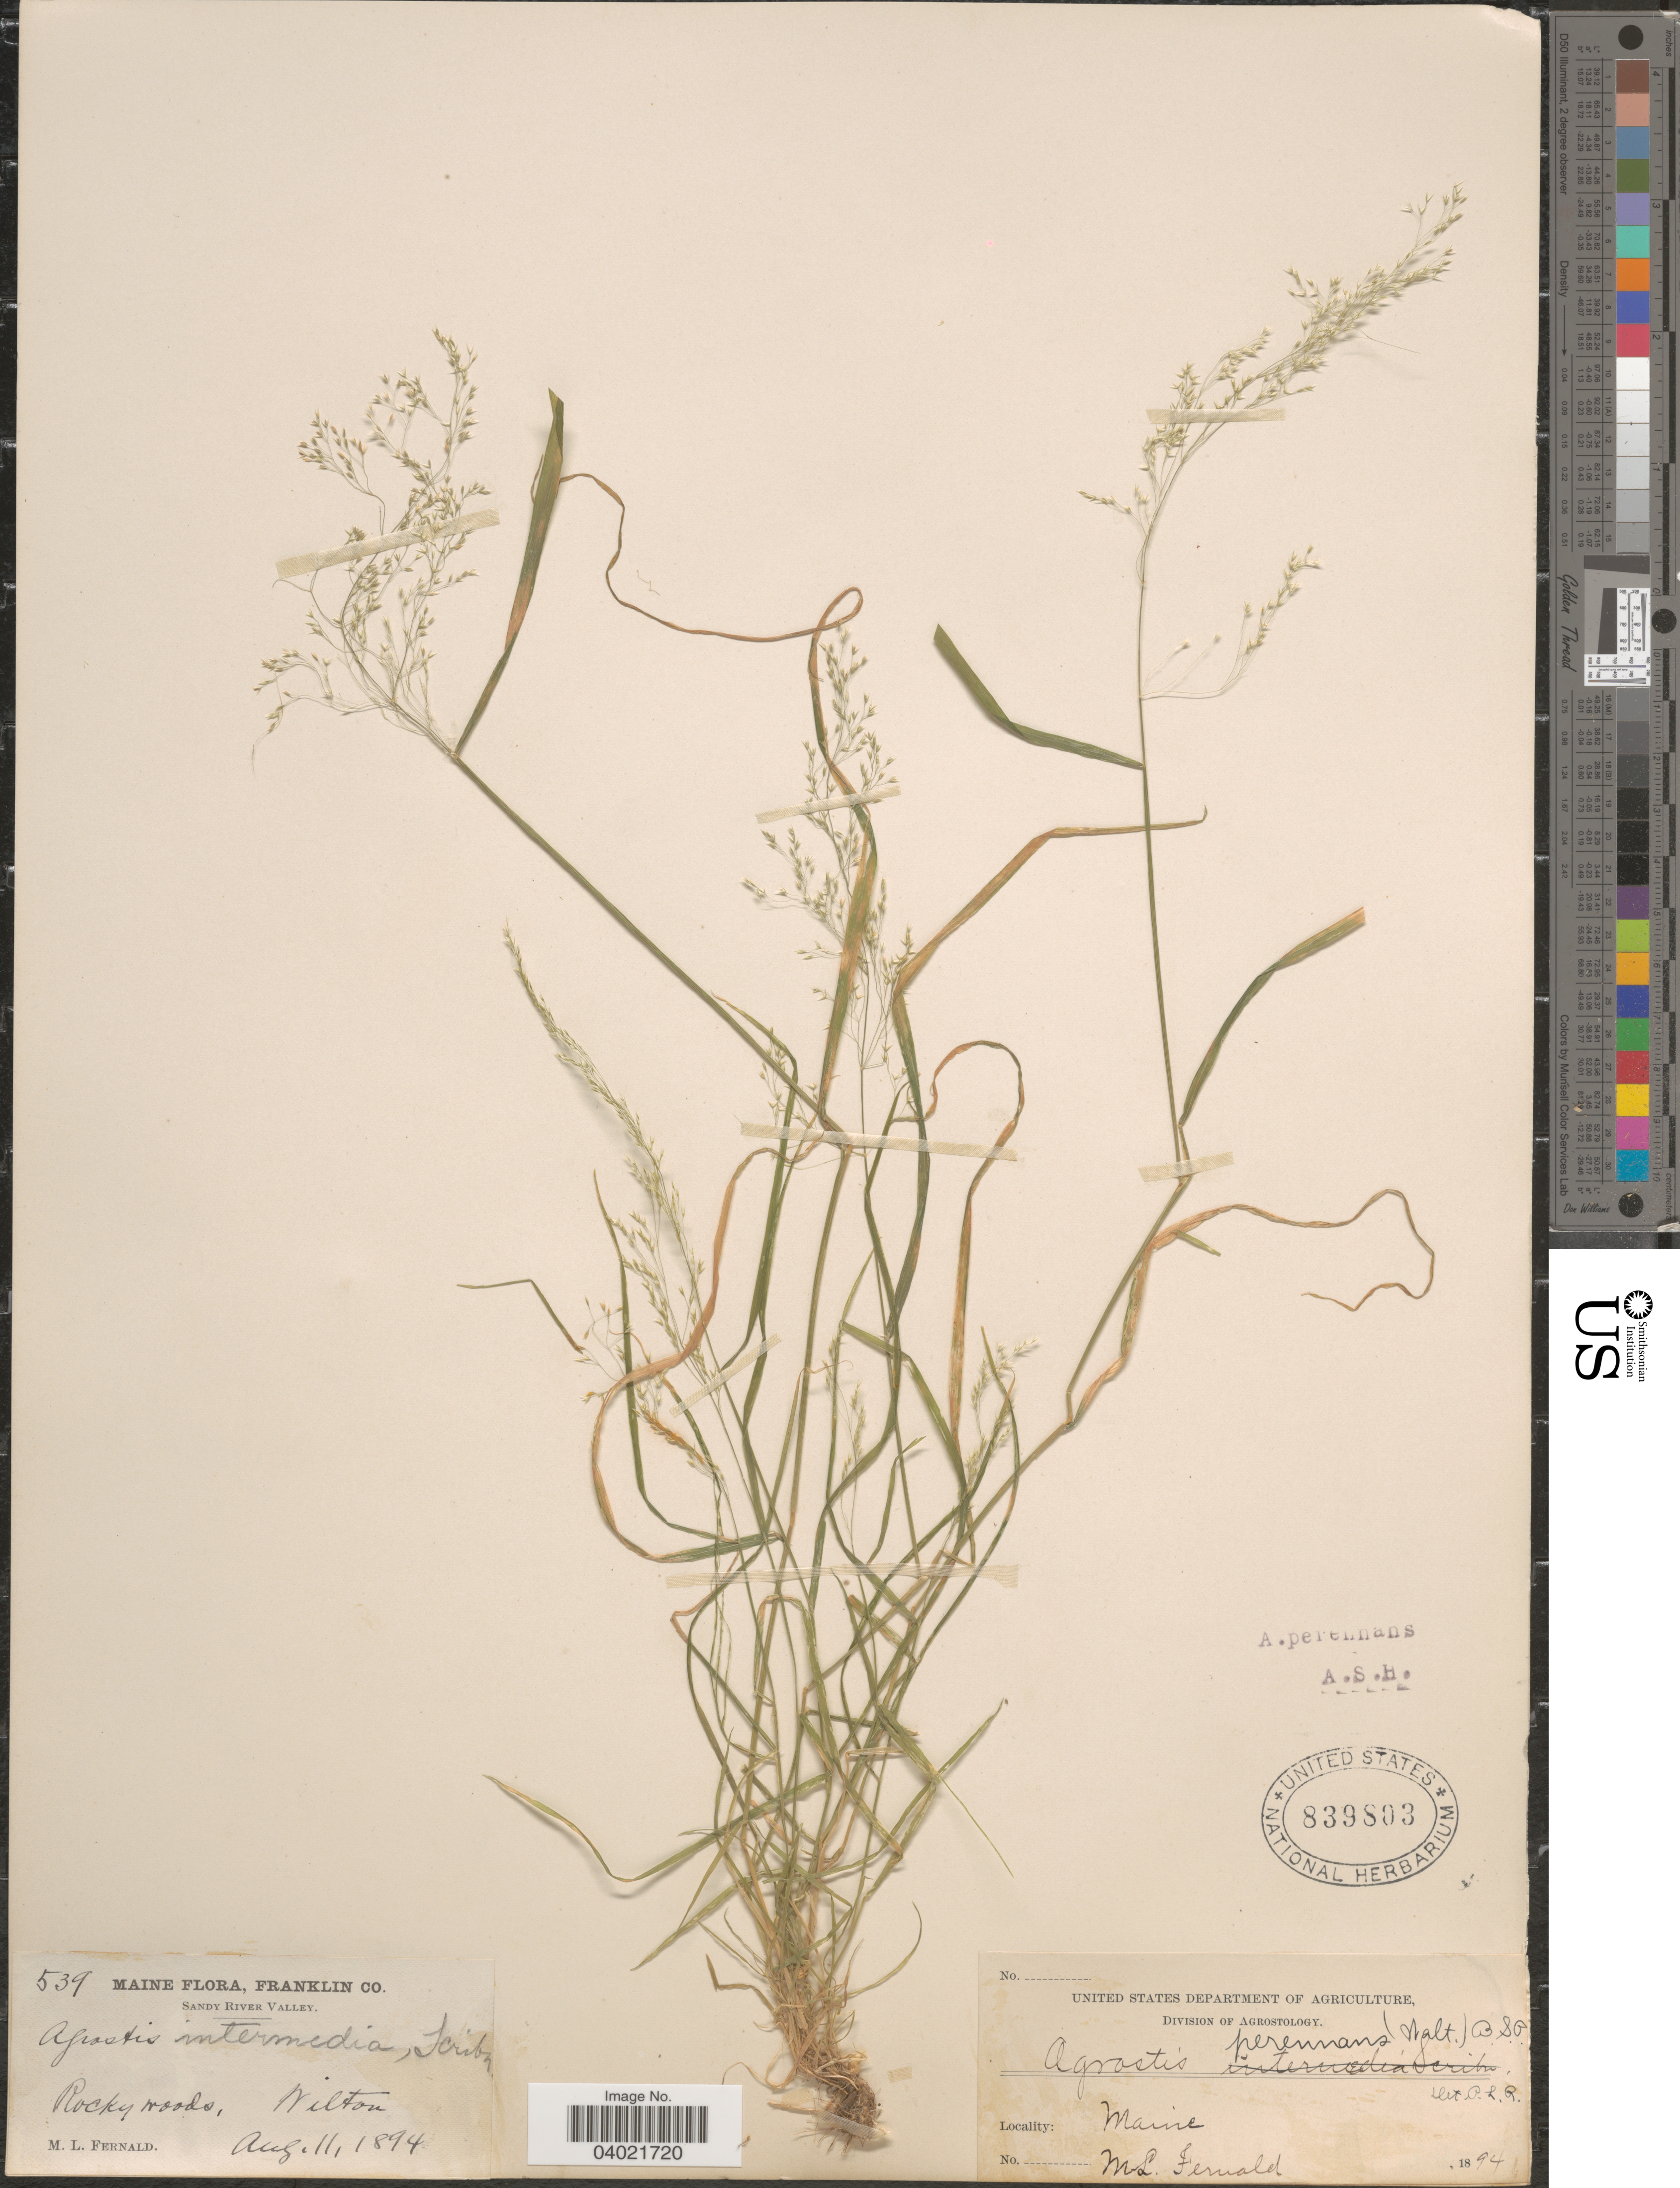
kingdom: Plantae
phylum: Tracheophyta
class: Liliopsida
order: Poales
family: Poaceae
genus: Agrostis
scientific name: Agrostis perennans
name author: (Walter) Tuck.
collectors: M. L. Fernald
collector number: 539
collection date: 1894-08-11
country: United States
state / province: Maine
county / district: Franklin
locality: Sandy River Valley. Wilton.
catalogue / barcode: US 839803